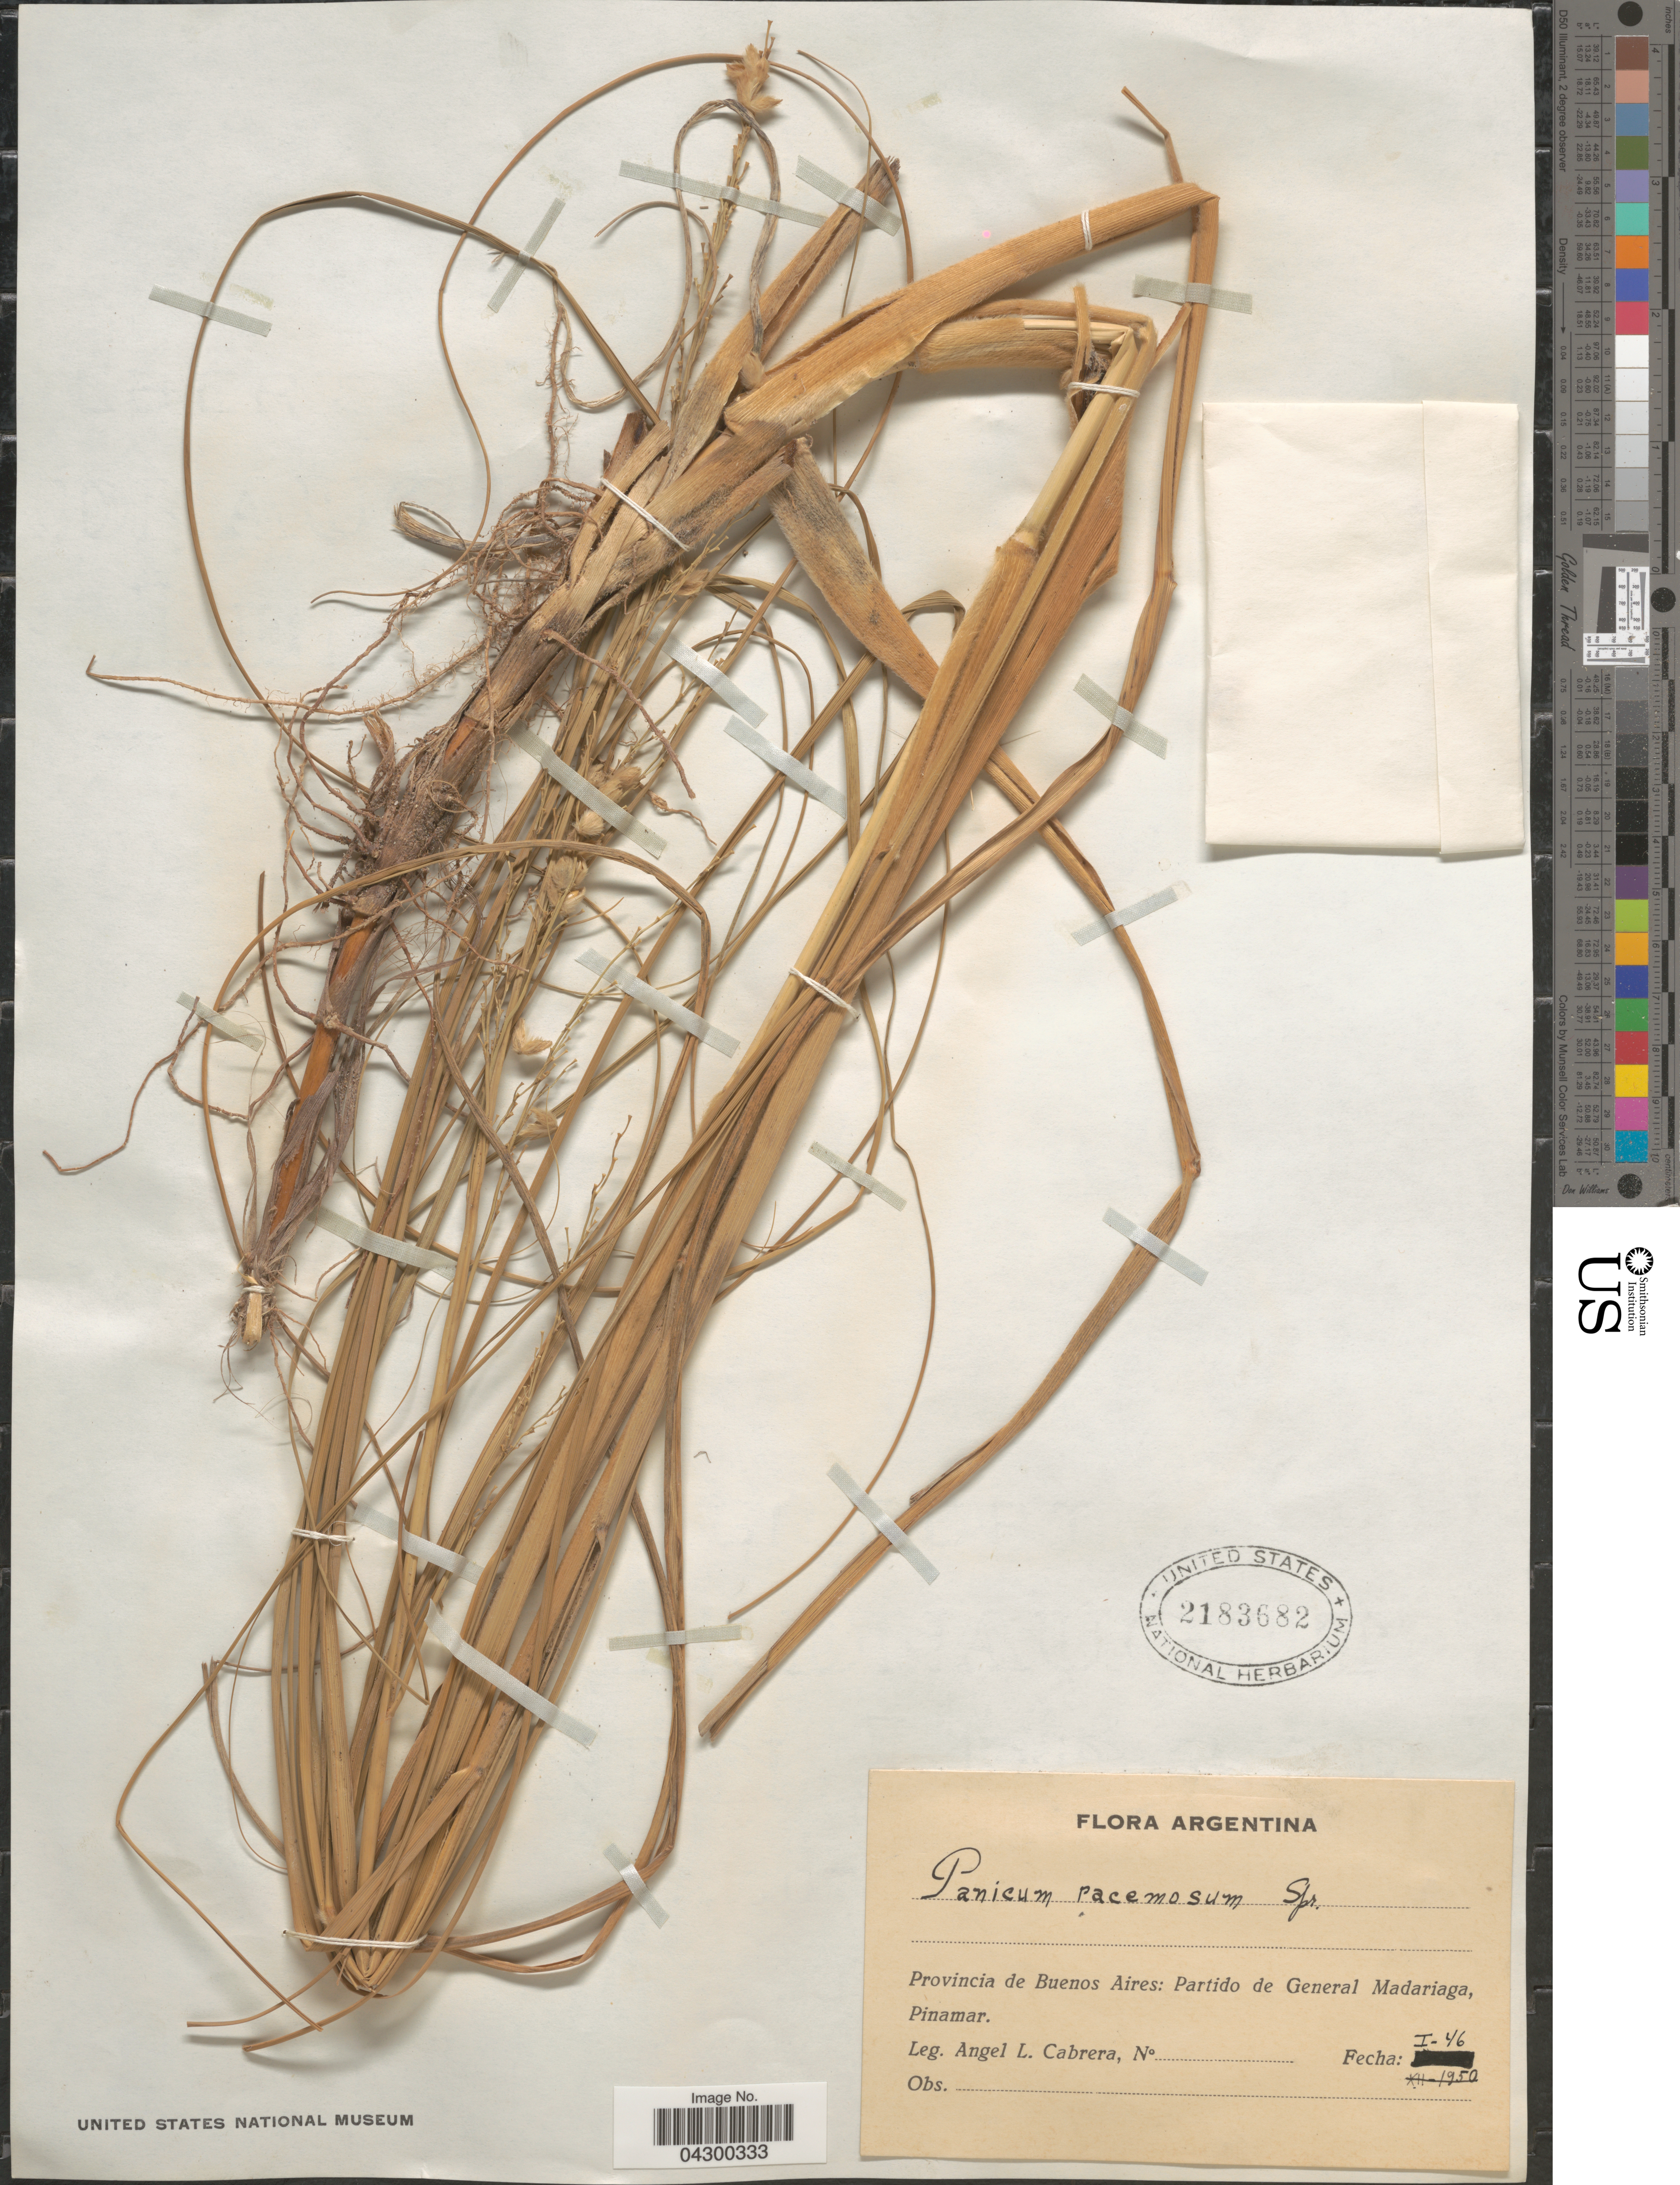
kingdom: Plantae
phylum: Tracheophyta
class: Liliopsida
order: Poales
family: Poaceae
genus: Panicum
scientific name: Panicum racemosum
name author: (P. Beauv.) Spreng.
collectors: A. L. Cabrera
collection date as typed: Transcribed d/m/y: /1/46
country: Argentina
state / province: Buenos Aires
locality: Partido de General Madariaga, Pinamar.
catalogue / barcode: US 2183682